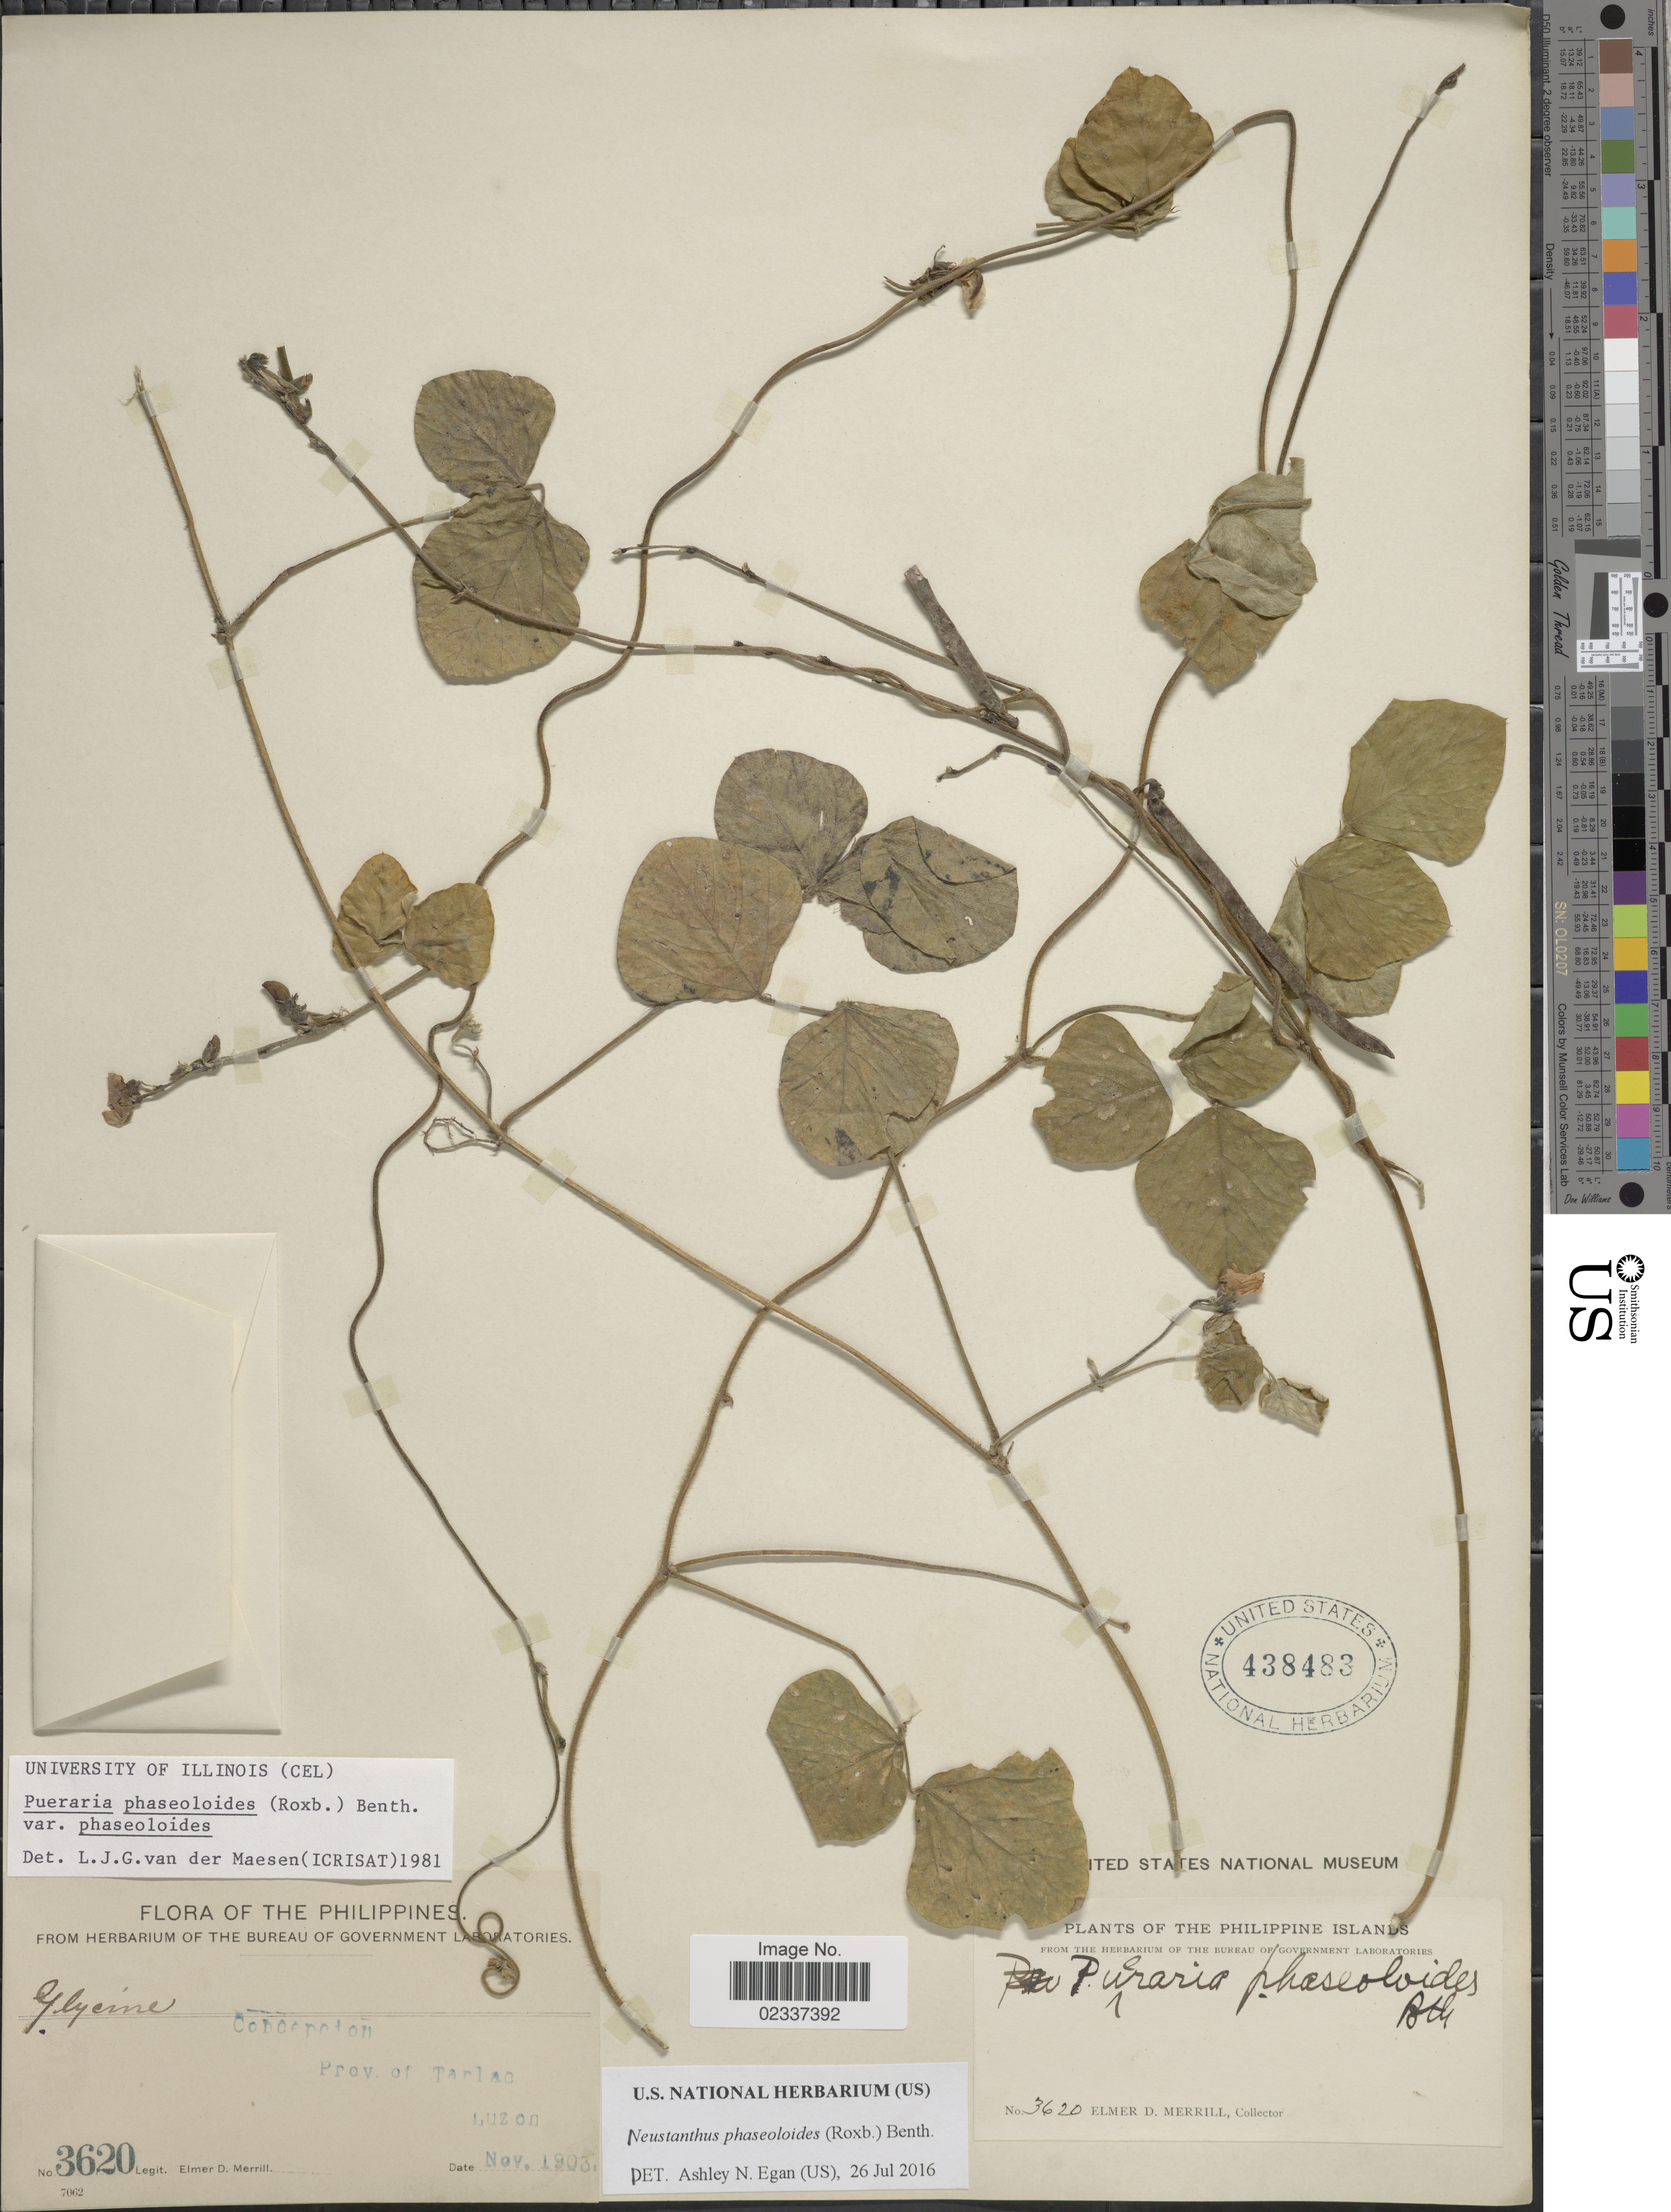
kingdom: Plantae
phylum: Tracheophyta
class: Magnoliopsida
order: Fabales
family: Fabaceae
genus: Neustanthus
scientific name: Neustanthus phaseoloides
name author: (Roxb.) Benth.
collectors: E. D. Merrill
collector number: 3620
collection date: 1903-11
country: Philippines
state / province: Central Luzon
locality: Prov. of Tarlac, Luzon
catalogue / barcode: US 438483